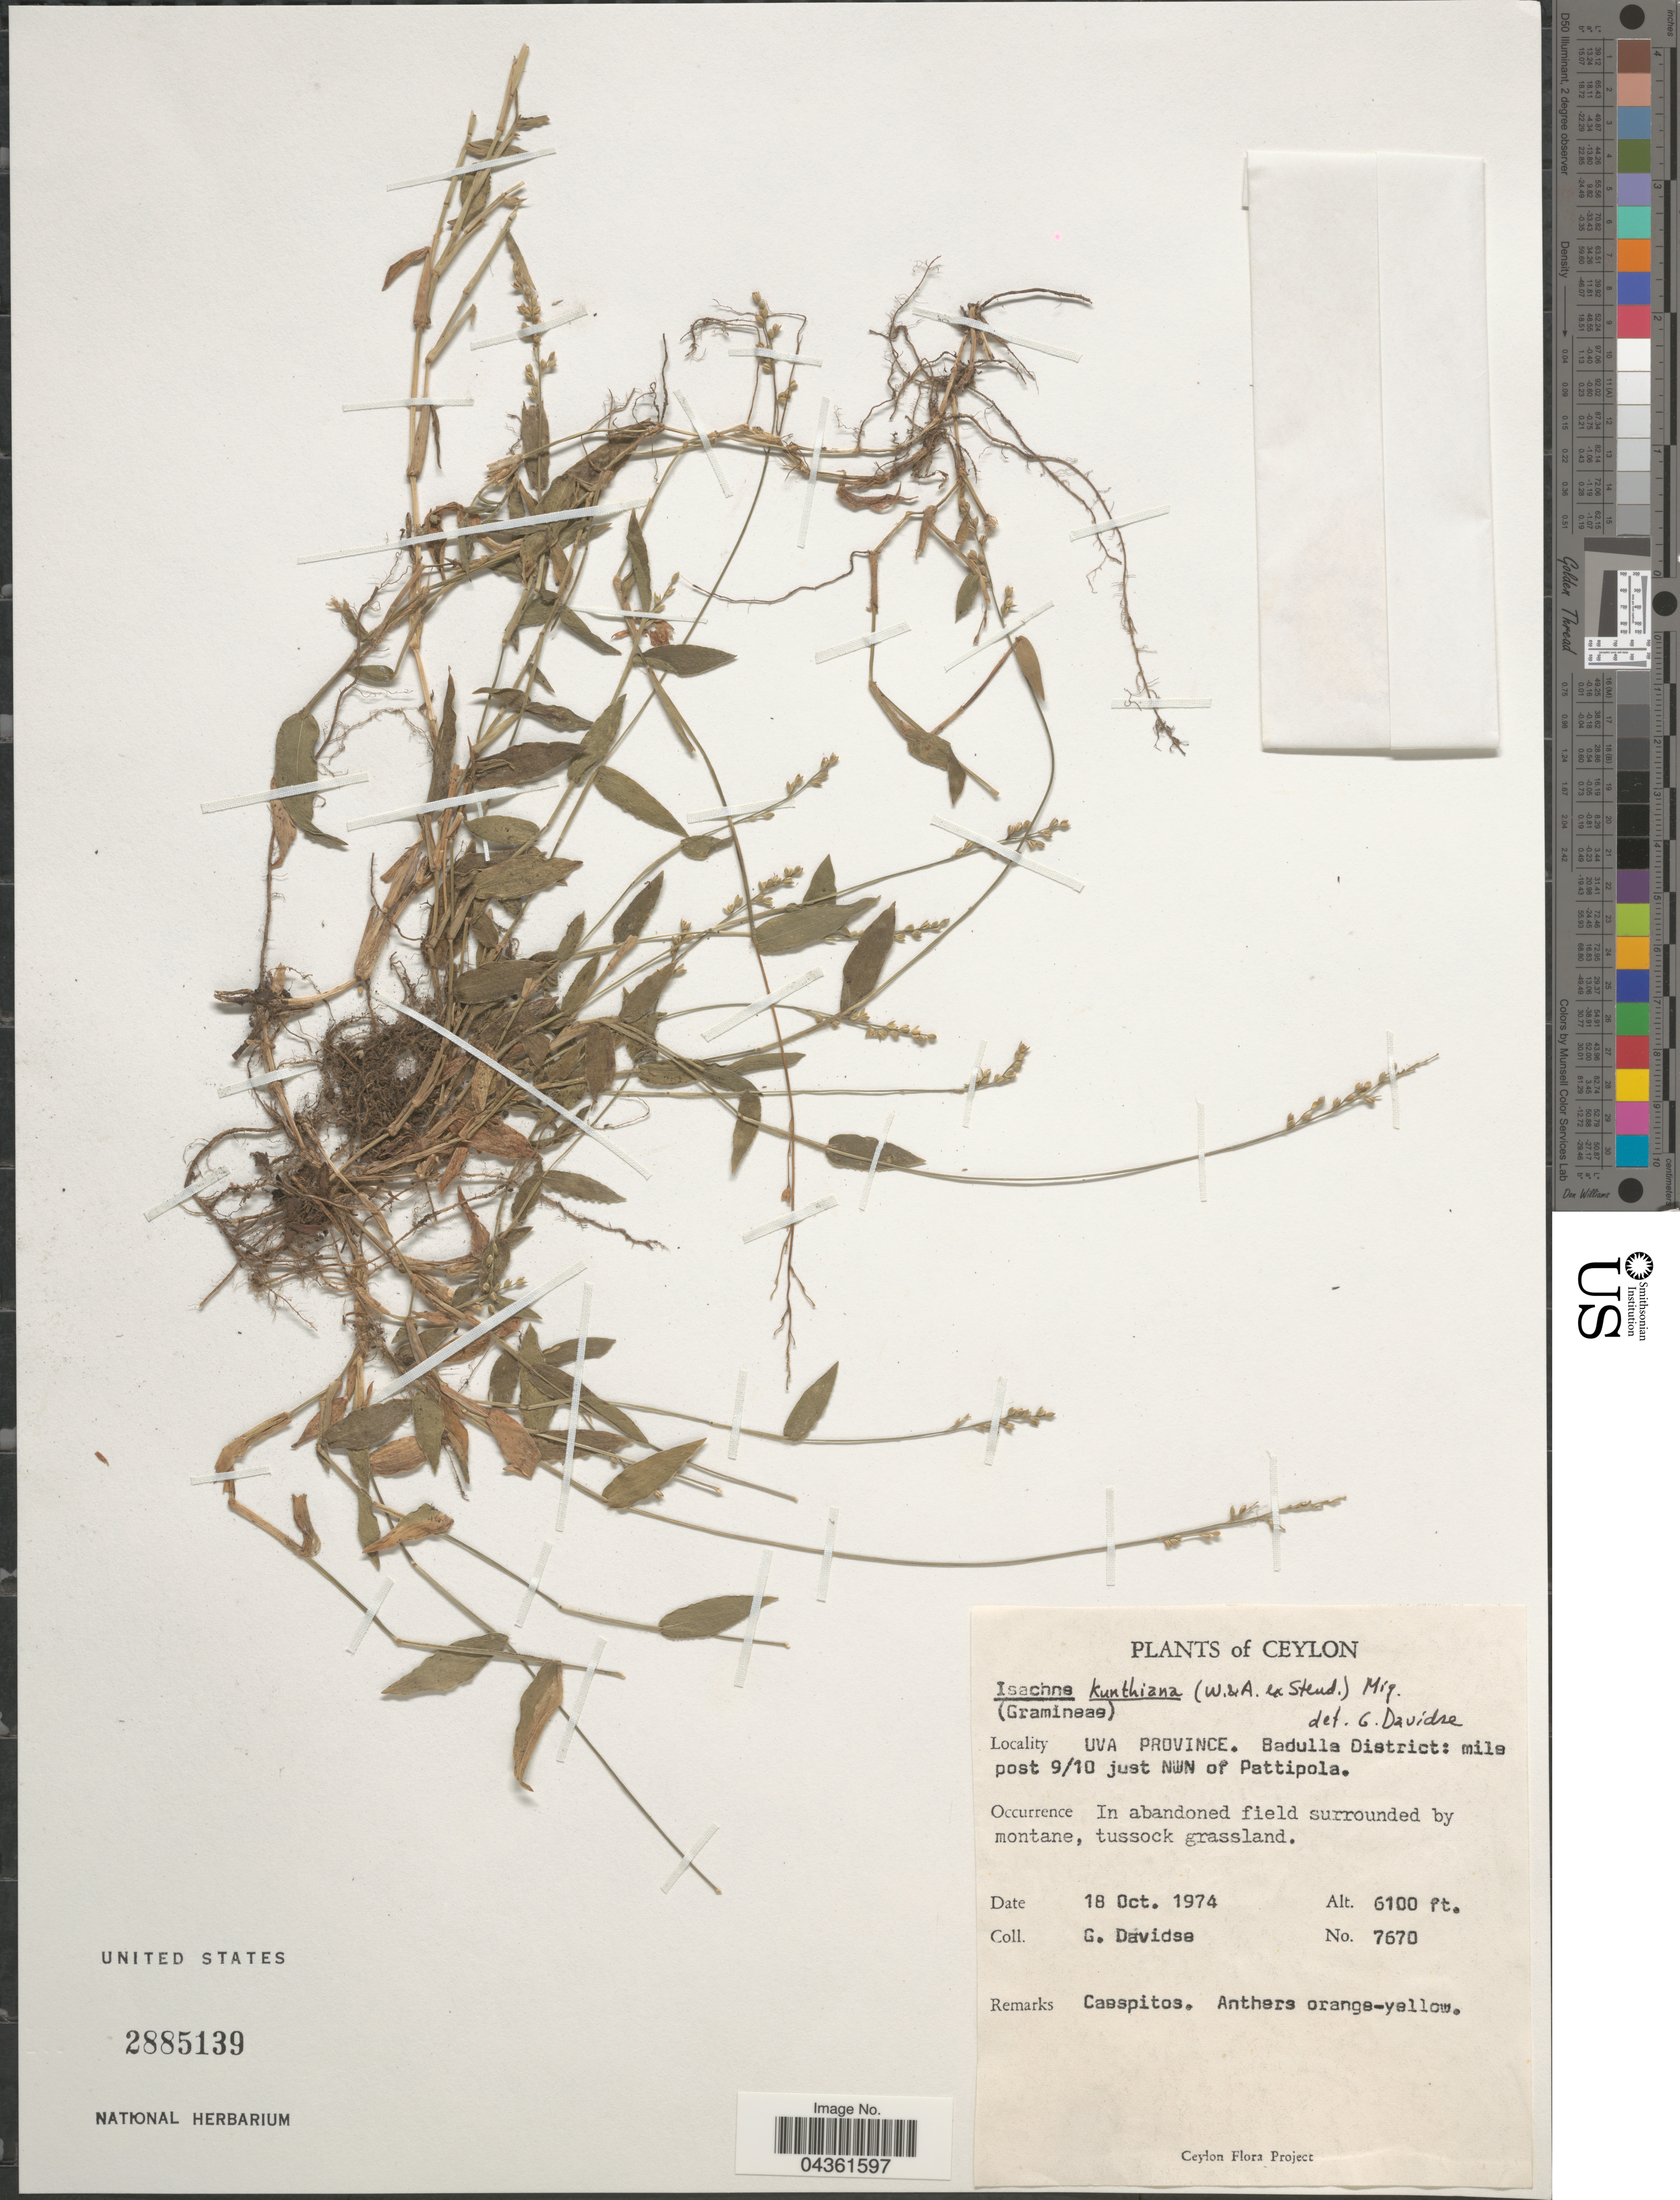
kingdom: Plantae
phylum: Tracheophyta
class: Liliopsida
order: Poales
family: Poaceae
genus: Isachne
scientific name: Isachne kunthiana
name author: (Wight & Arn. ex Steud.) Miq.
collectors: G. Davidse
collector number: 7670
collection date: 1974-10-18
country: Sri Lanka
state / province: Uva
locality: Ceylon. Badulla District: mile post 9/10 just NWN of Pattipola.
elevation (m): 1859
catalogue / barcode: US 2885139